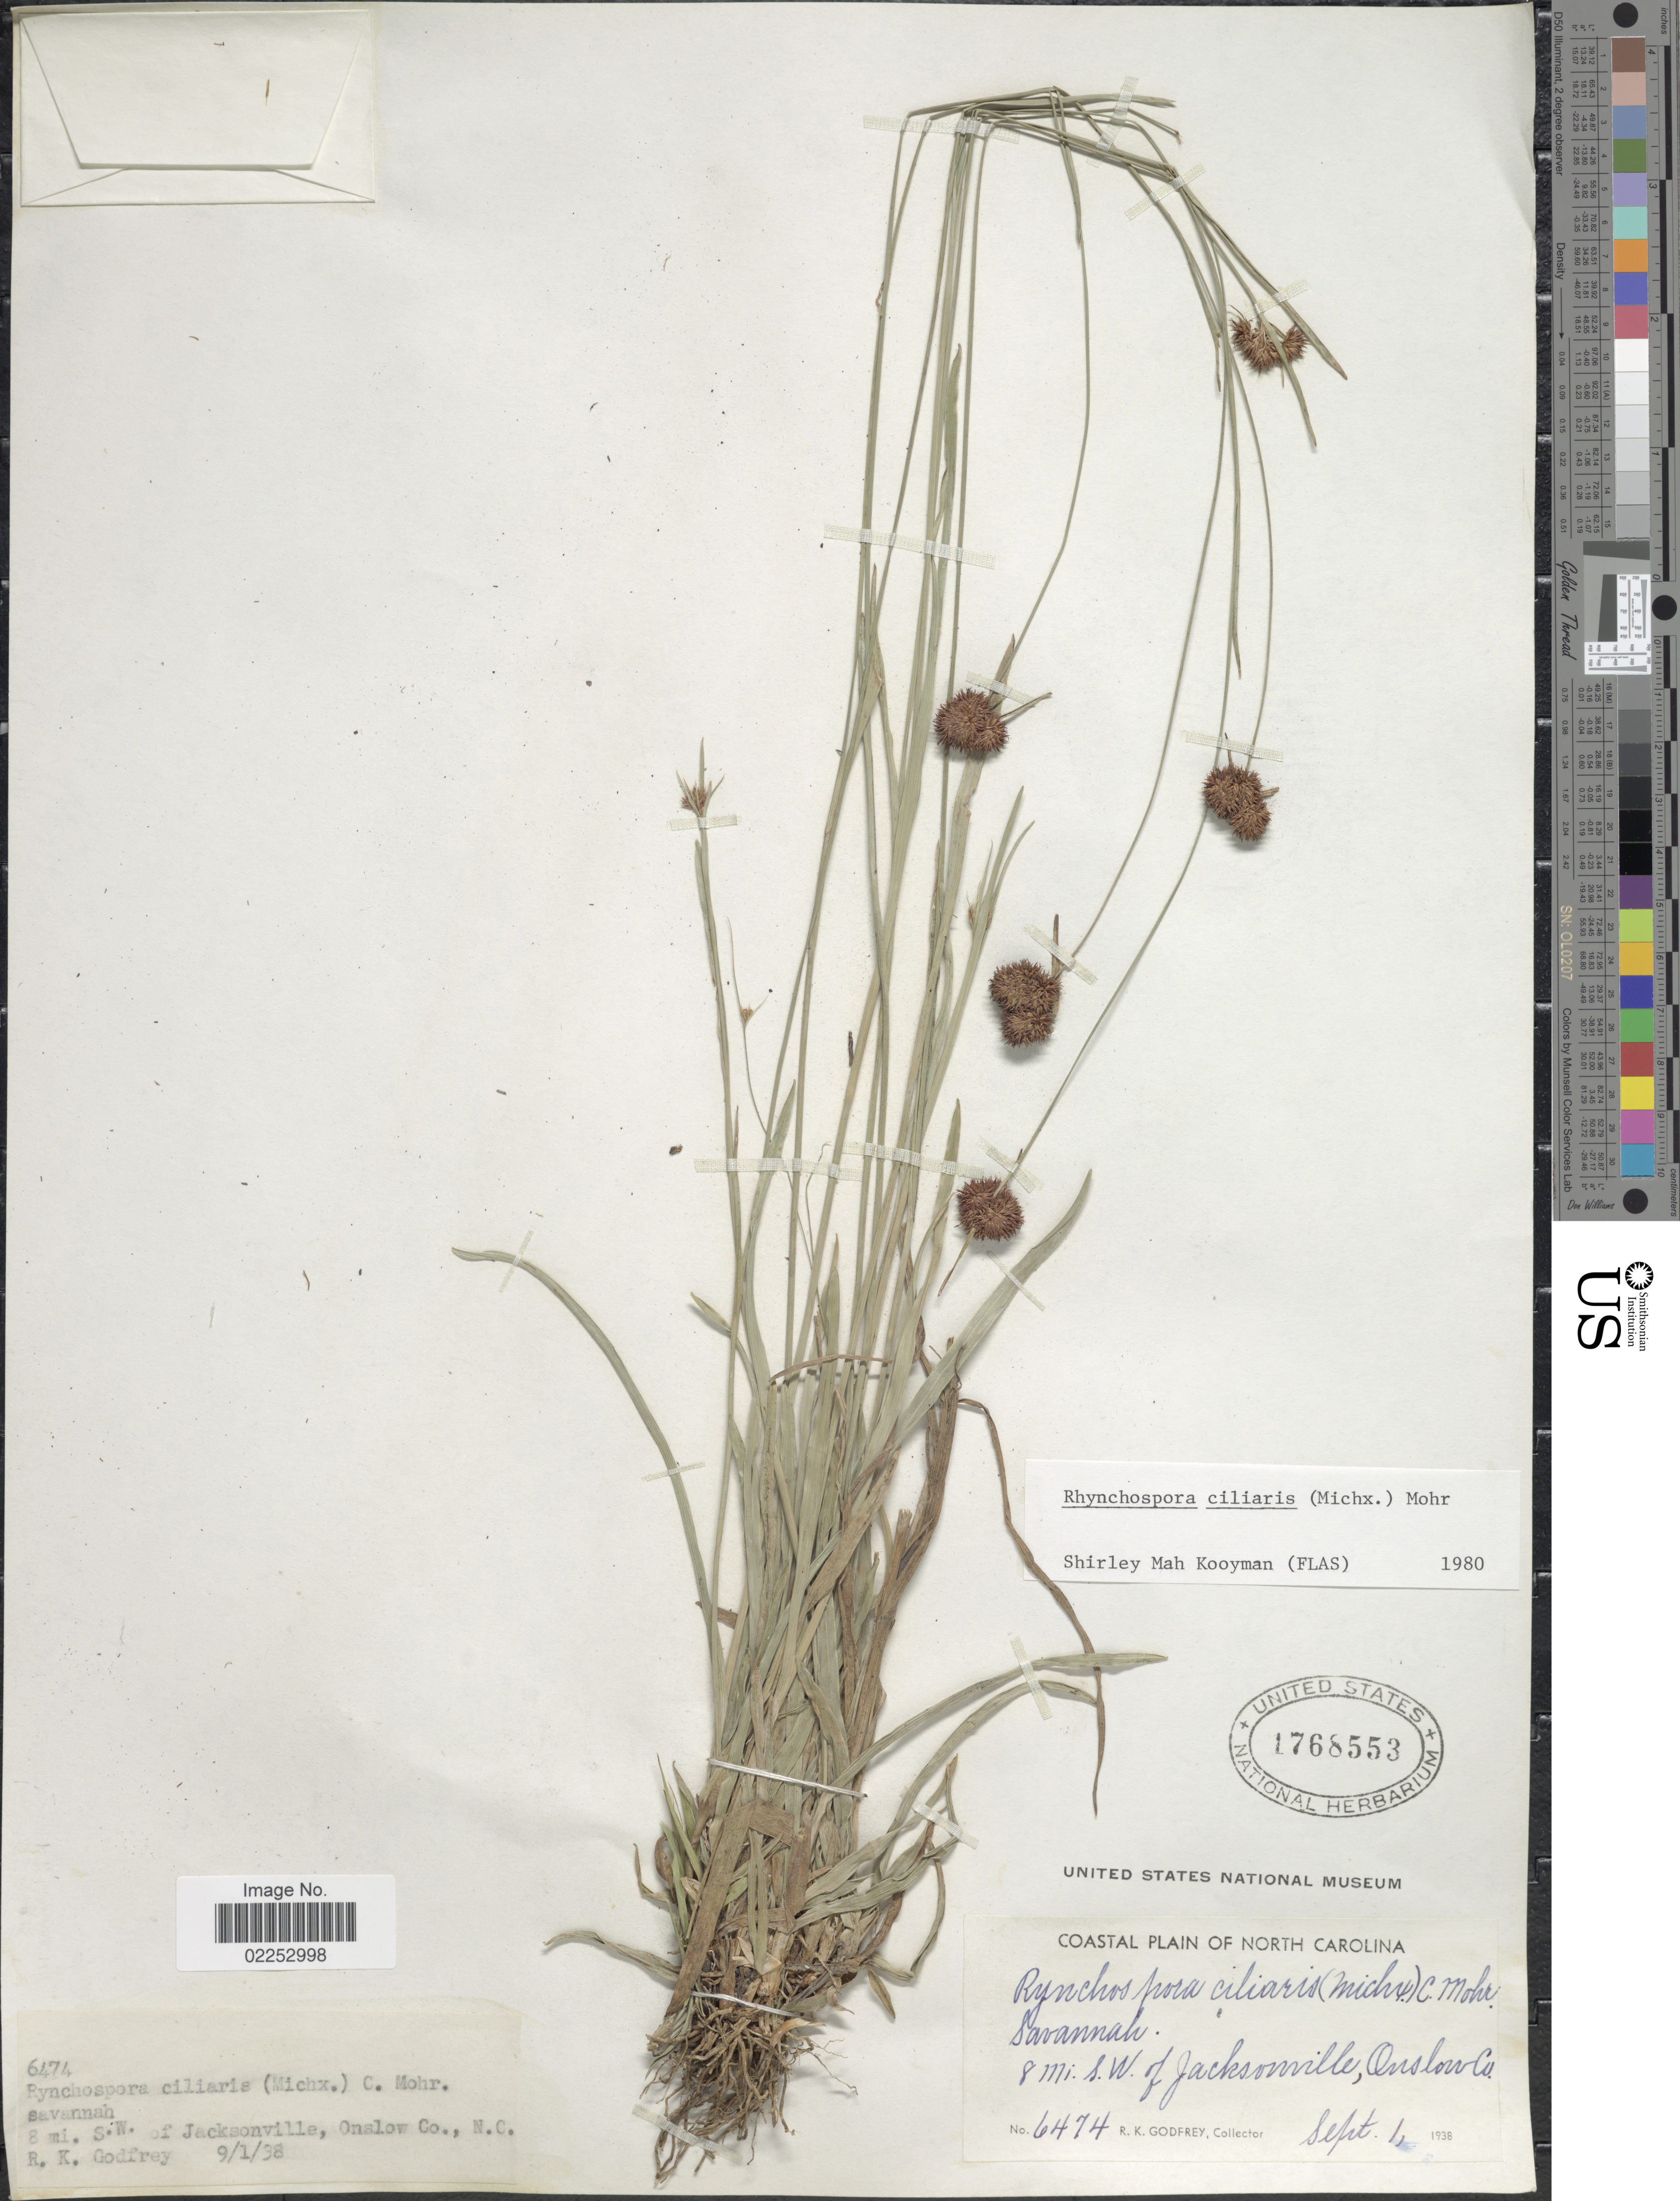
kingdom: Plantae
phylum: Tracheophyta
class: Liliopsida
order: Poales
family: Cyperaceae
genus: Rhynchospora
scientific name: Rhynchospora ciliaris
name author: (Michx.) C. Mohr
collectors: R. K. Godfrey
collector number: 6474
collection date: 1938-09-01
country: United States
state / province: North Carolina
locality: Coastal Plain. 8 mi. S.W. of Jacksonville, Onslow Co.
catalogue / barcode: US 1768553